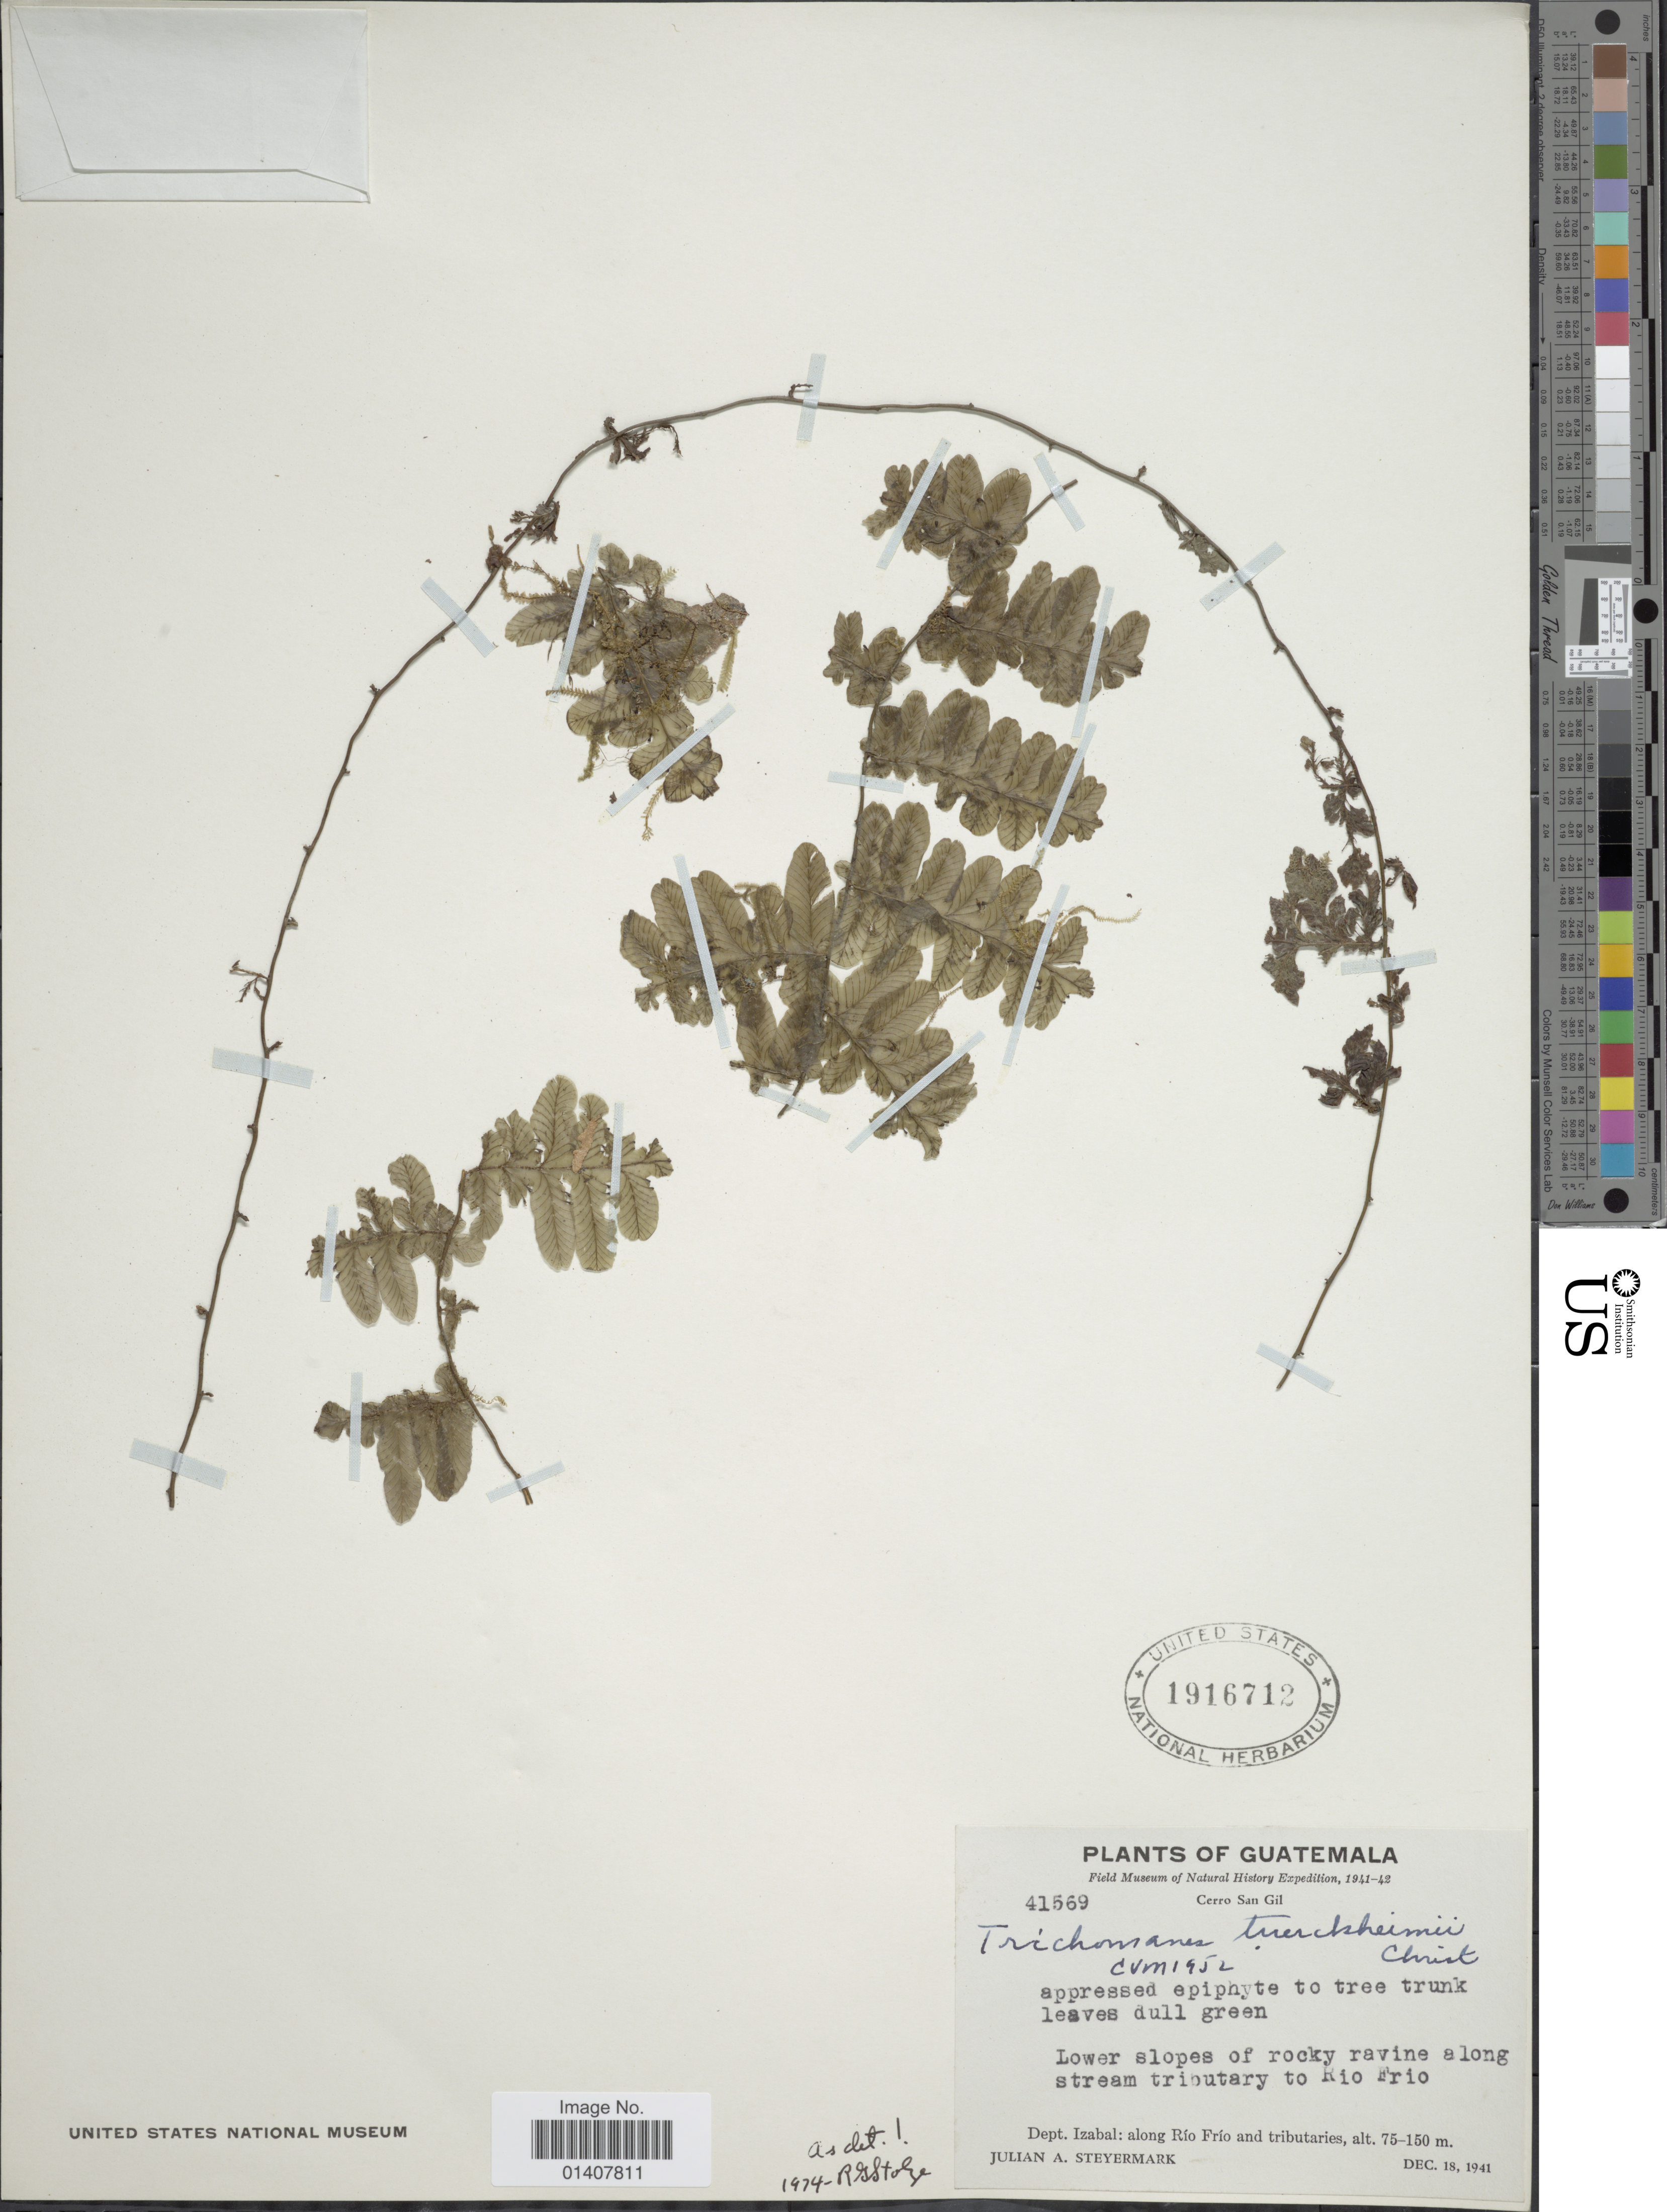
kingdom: Plantae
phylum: Tracheophyta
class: Polypodiopsida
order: Hymenophyllales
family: Hymenophyllaceae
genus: Trichomanes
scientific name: Trichomanes tuerckheimii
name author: Christ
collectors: J. Steyermark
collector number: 41569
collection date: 1941-12-18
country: Guatemala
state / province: Izabal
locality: Cerro San Gil, lower slopes of rocky ravine along stream tributary to Rio Frio, Dept. Izabal: along Rio Frio and Tributaries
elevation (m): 75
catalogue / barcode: US 1916712